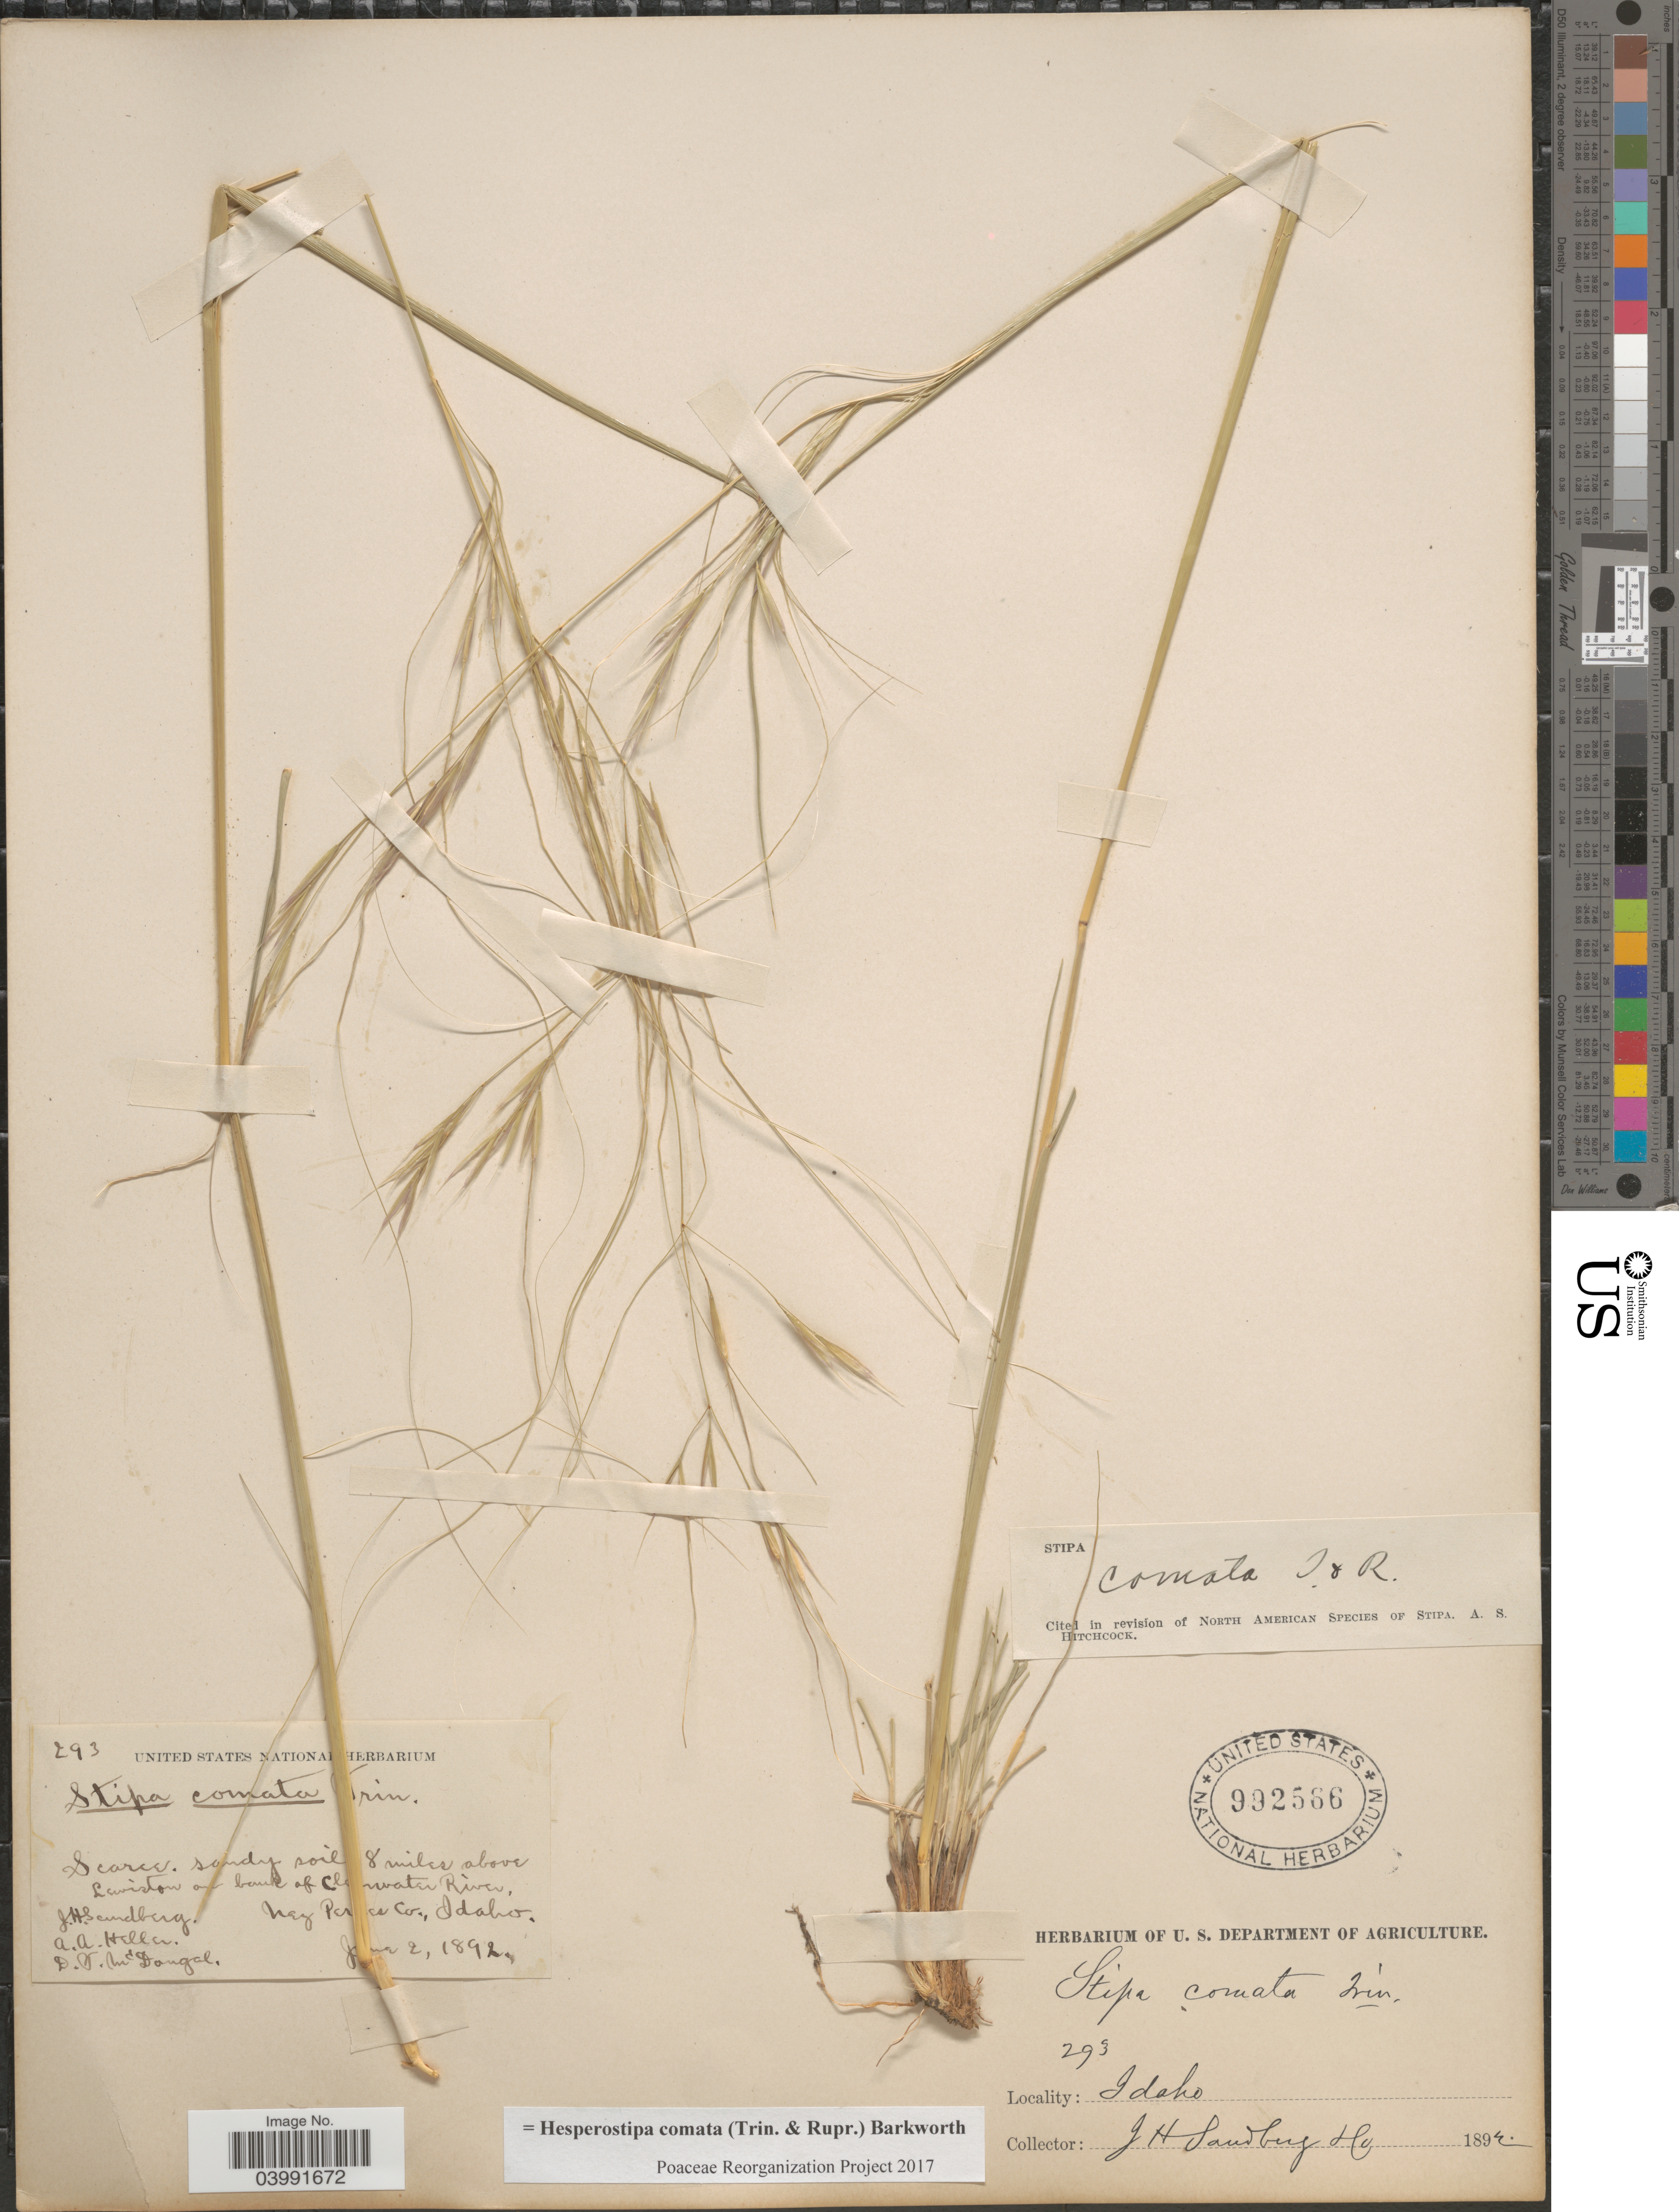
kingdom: Plantae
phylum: Tracheophyta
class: Liliopsida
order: Poales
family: Poaceae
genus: Hesperostipa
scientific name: Hesperostipa comata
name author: (Trin. & Rupr.) Barkworth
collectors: J. H. Sandberg, A. A. Heller & D. Mcdougal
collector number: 293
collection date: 1892-06-02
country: United States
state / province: Idaho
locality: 8 miles above Lewiston on bank of Clearwater River, Nez Perces Co.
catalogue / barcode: US 992566